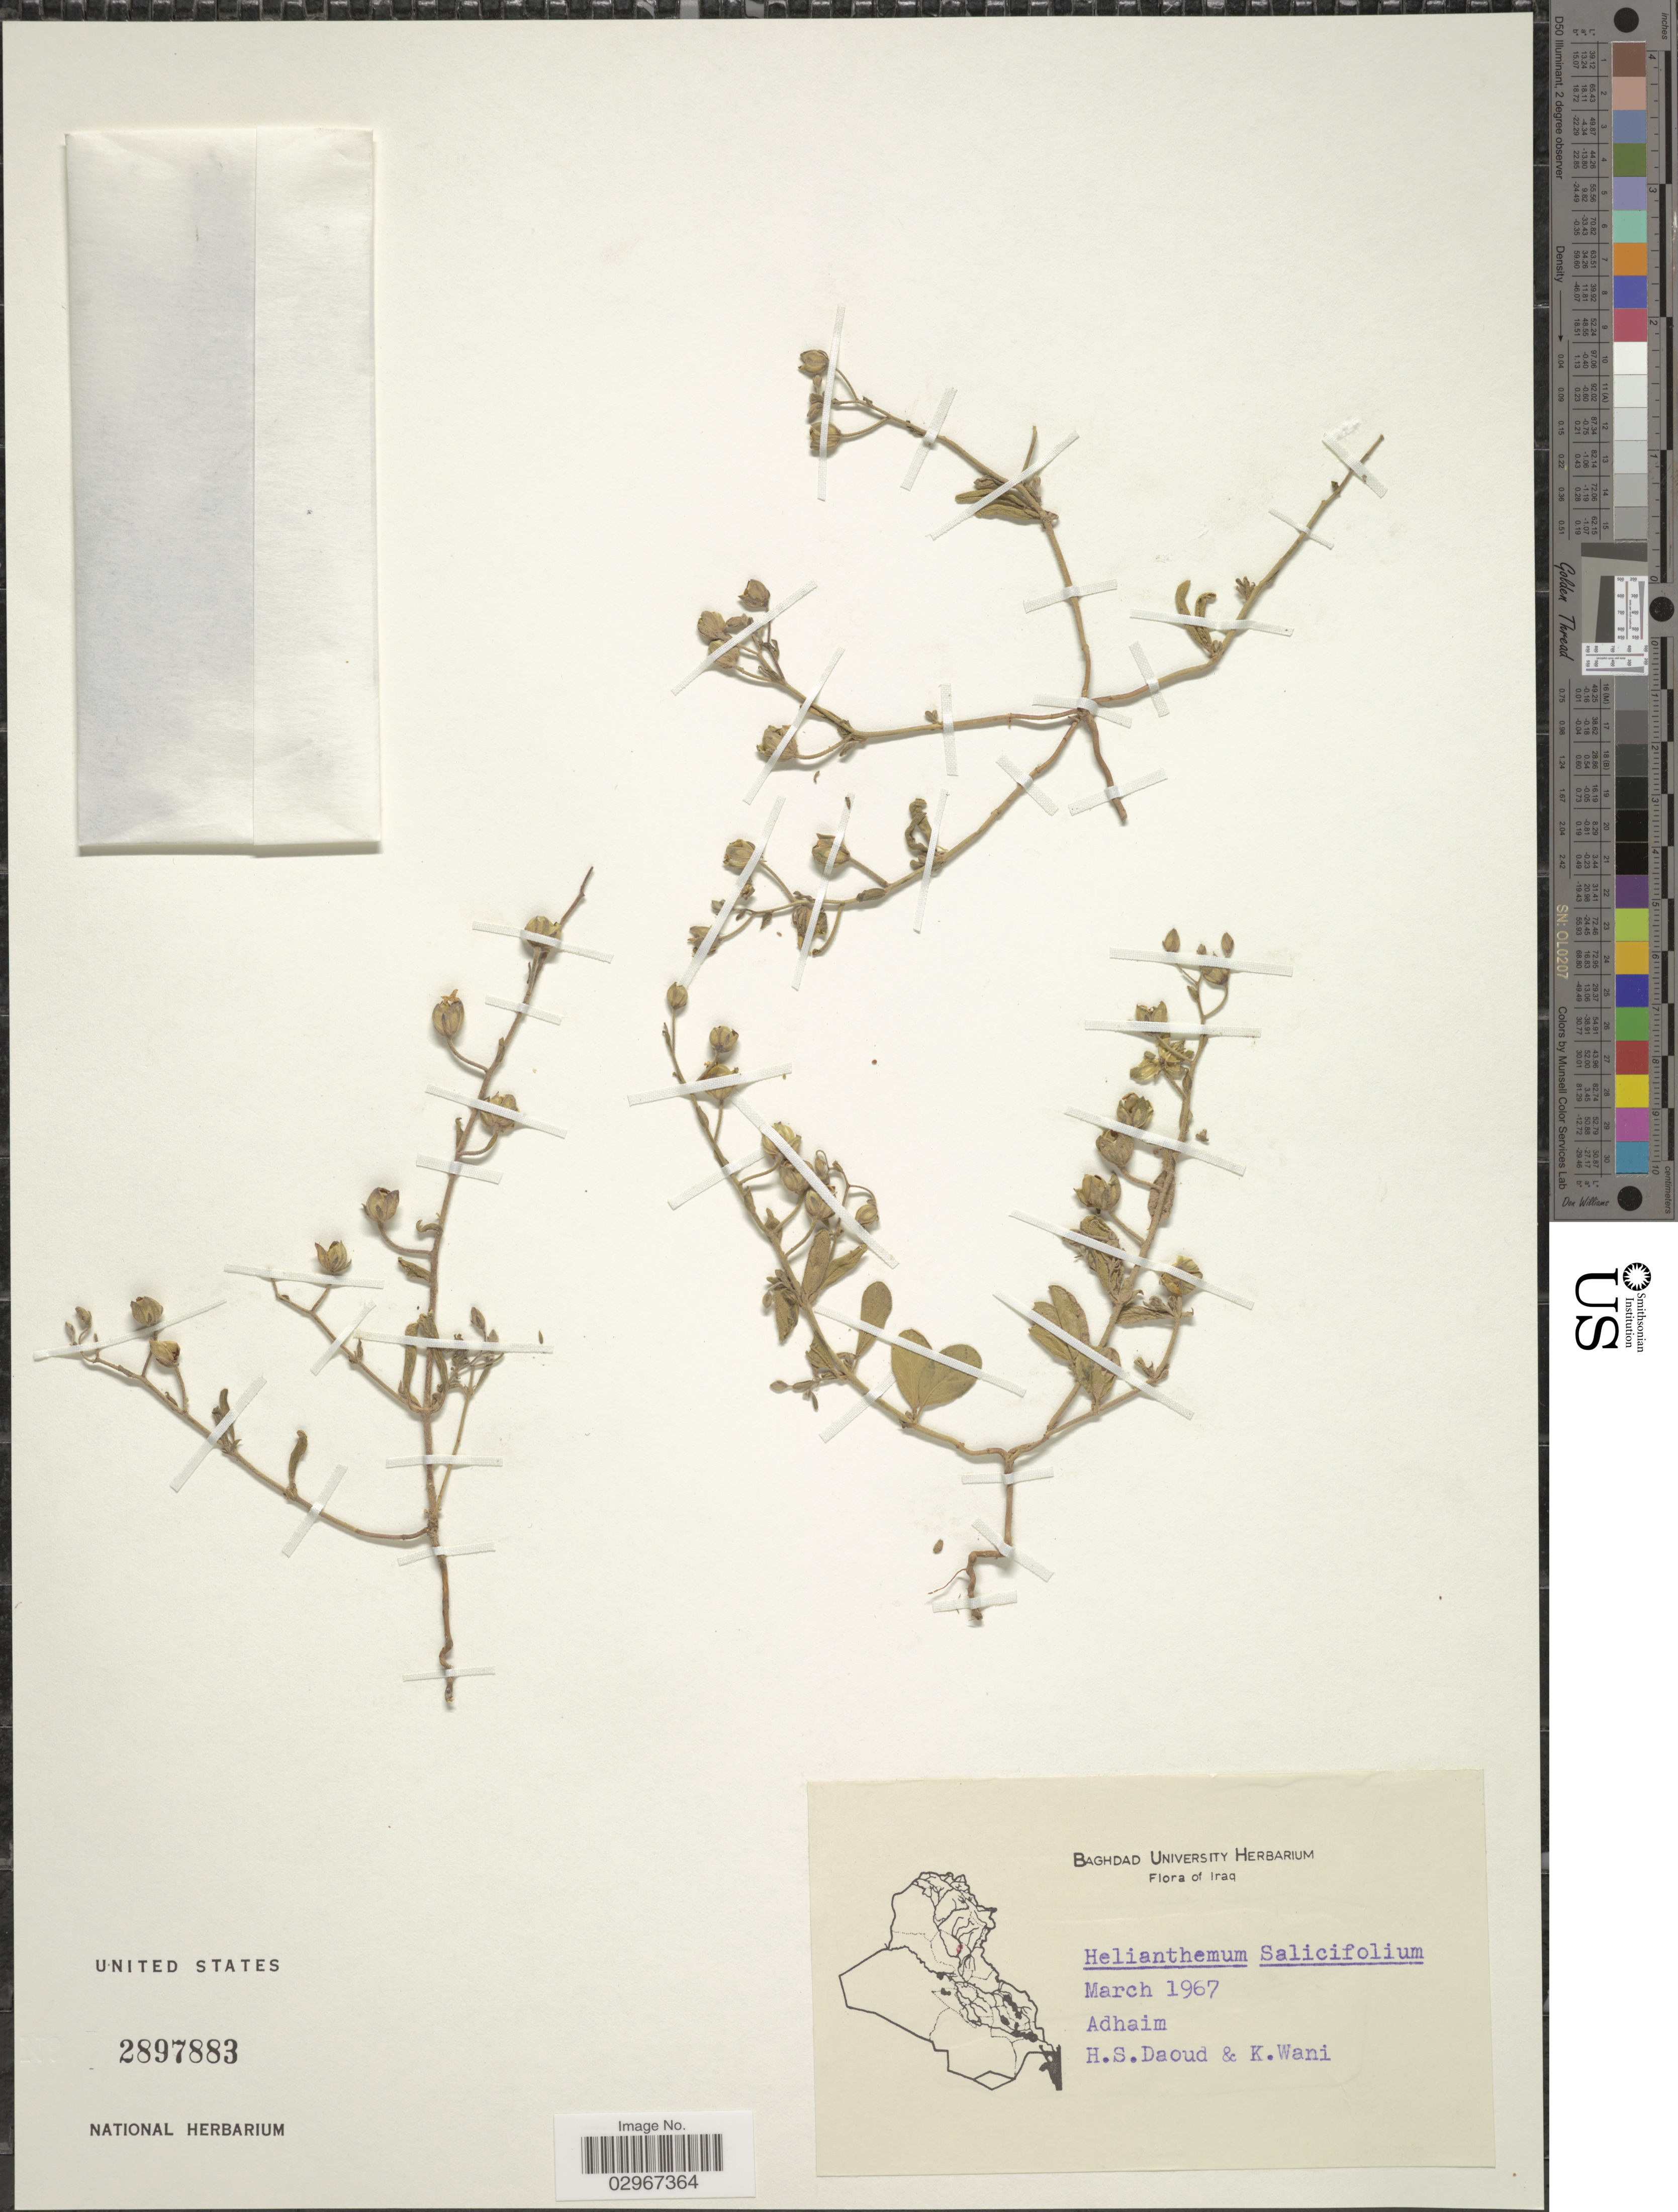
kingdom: Plantae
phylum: Tracheophyta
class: Magnoliopsida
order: Malvales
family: Cistaceae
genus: Helianthemum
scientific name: Helianthemum salicifolium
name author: (L.) Mill.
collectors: H. Daoud & K. Wani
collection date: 1967-03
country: Iraq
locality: Adhaim.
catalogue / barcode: US 2897883